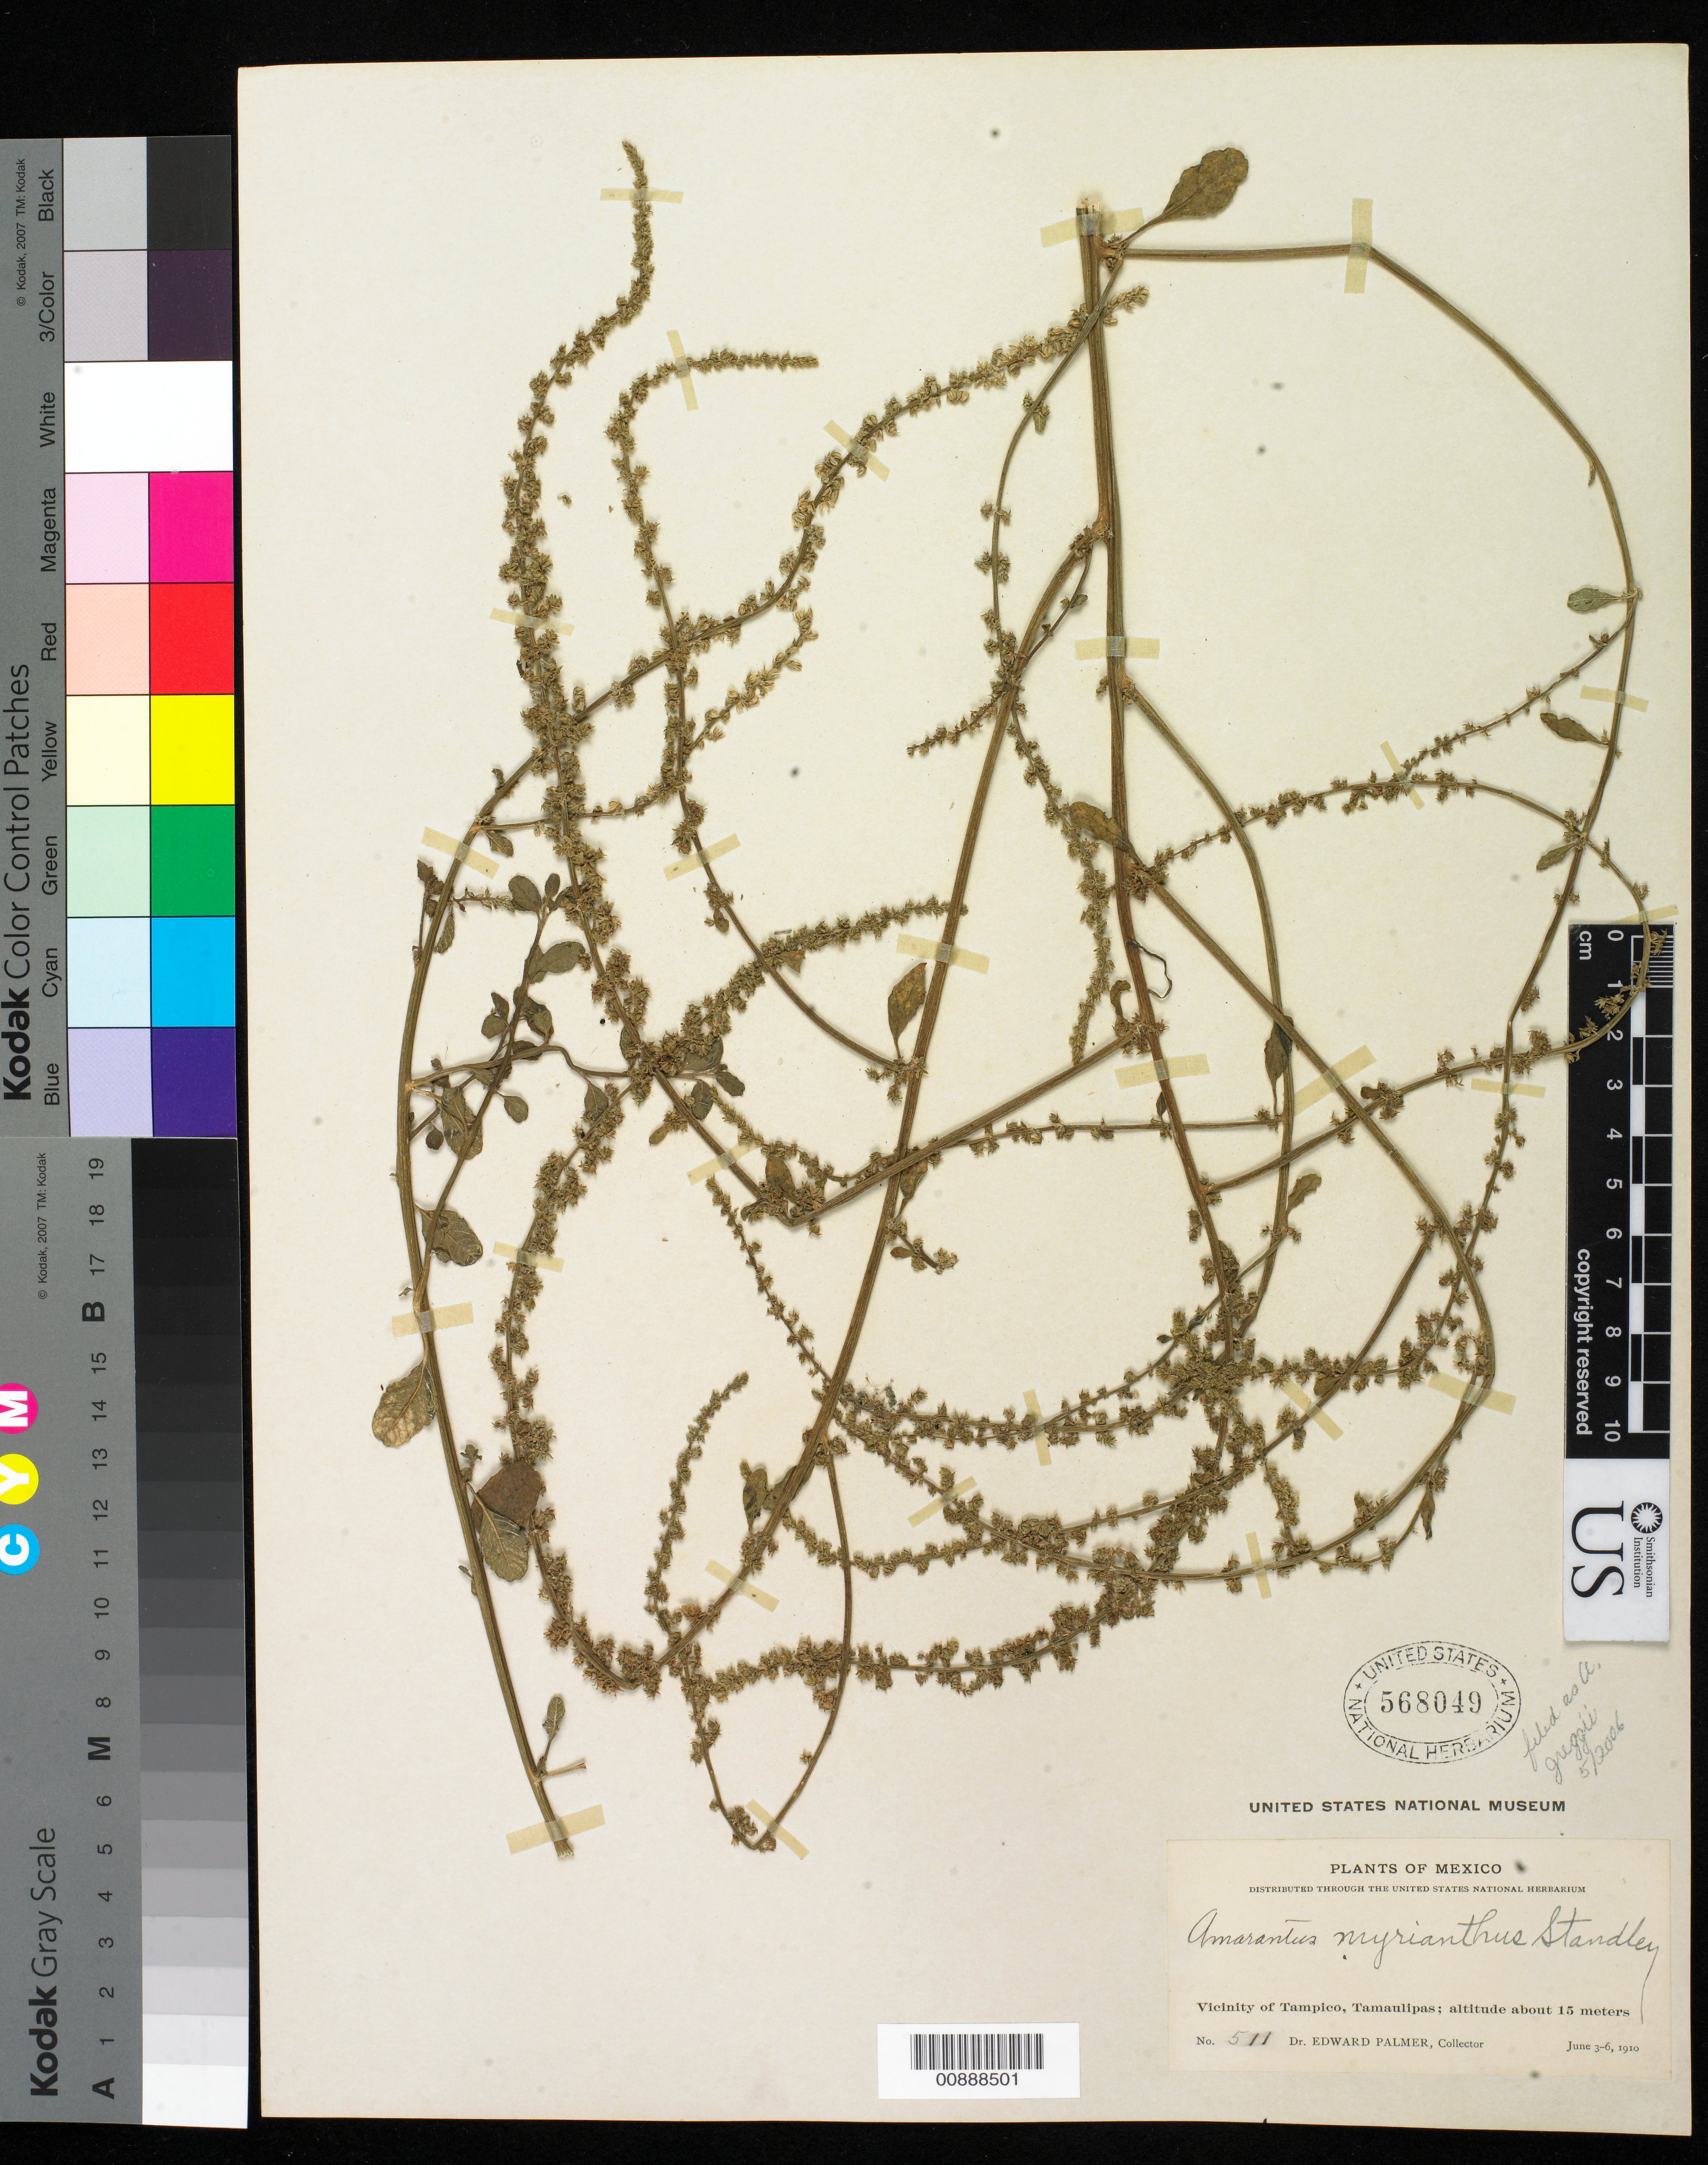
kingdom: Plantae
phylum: Tracheophyta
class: Magnoliopsida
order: Caryophyllales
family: Amaranthaceae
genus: Amaranthus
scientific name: Amaranthus greggii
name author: S. Watson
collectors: E. Palmer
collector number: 511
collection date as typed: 03 Jun 1910 to 06 Jun 1910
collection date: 1910-06-03/1910-06-06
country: Mexico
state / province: Tamaulipas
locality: Vicinity of Tampico, Tamaulipas.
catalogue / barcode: US 568049